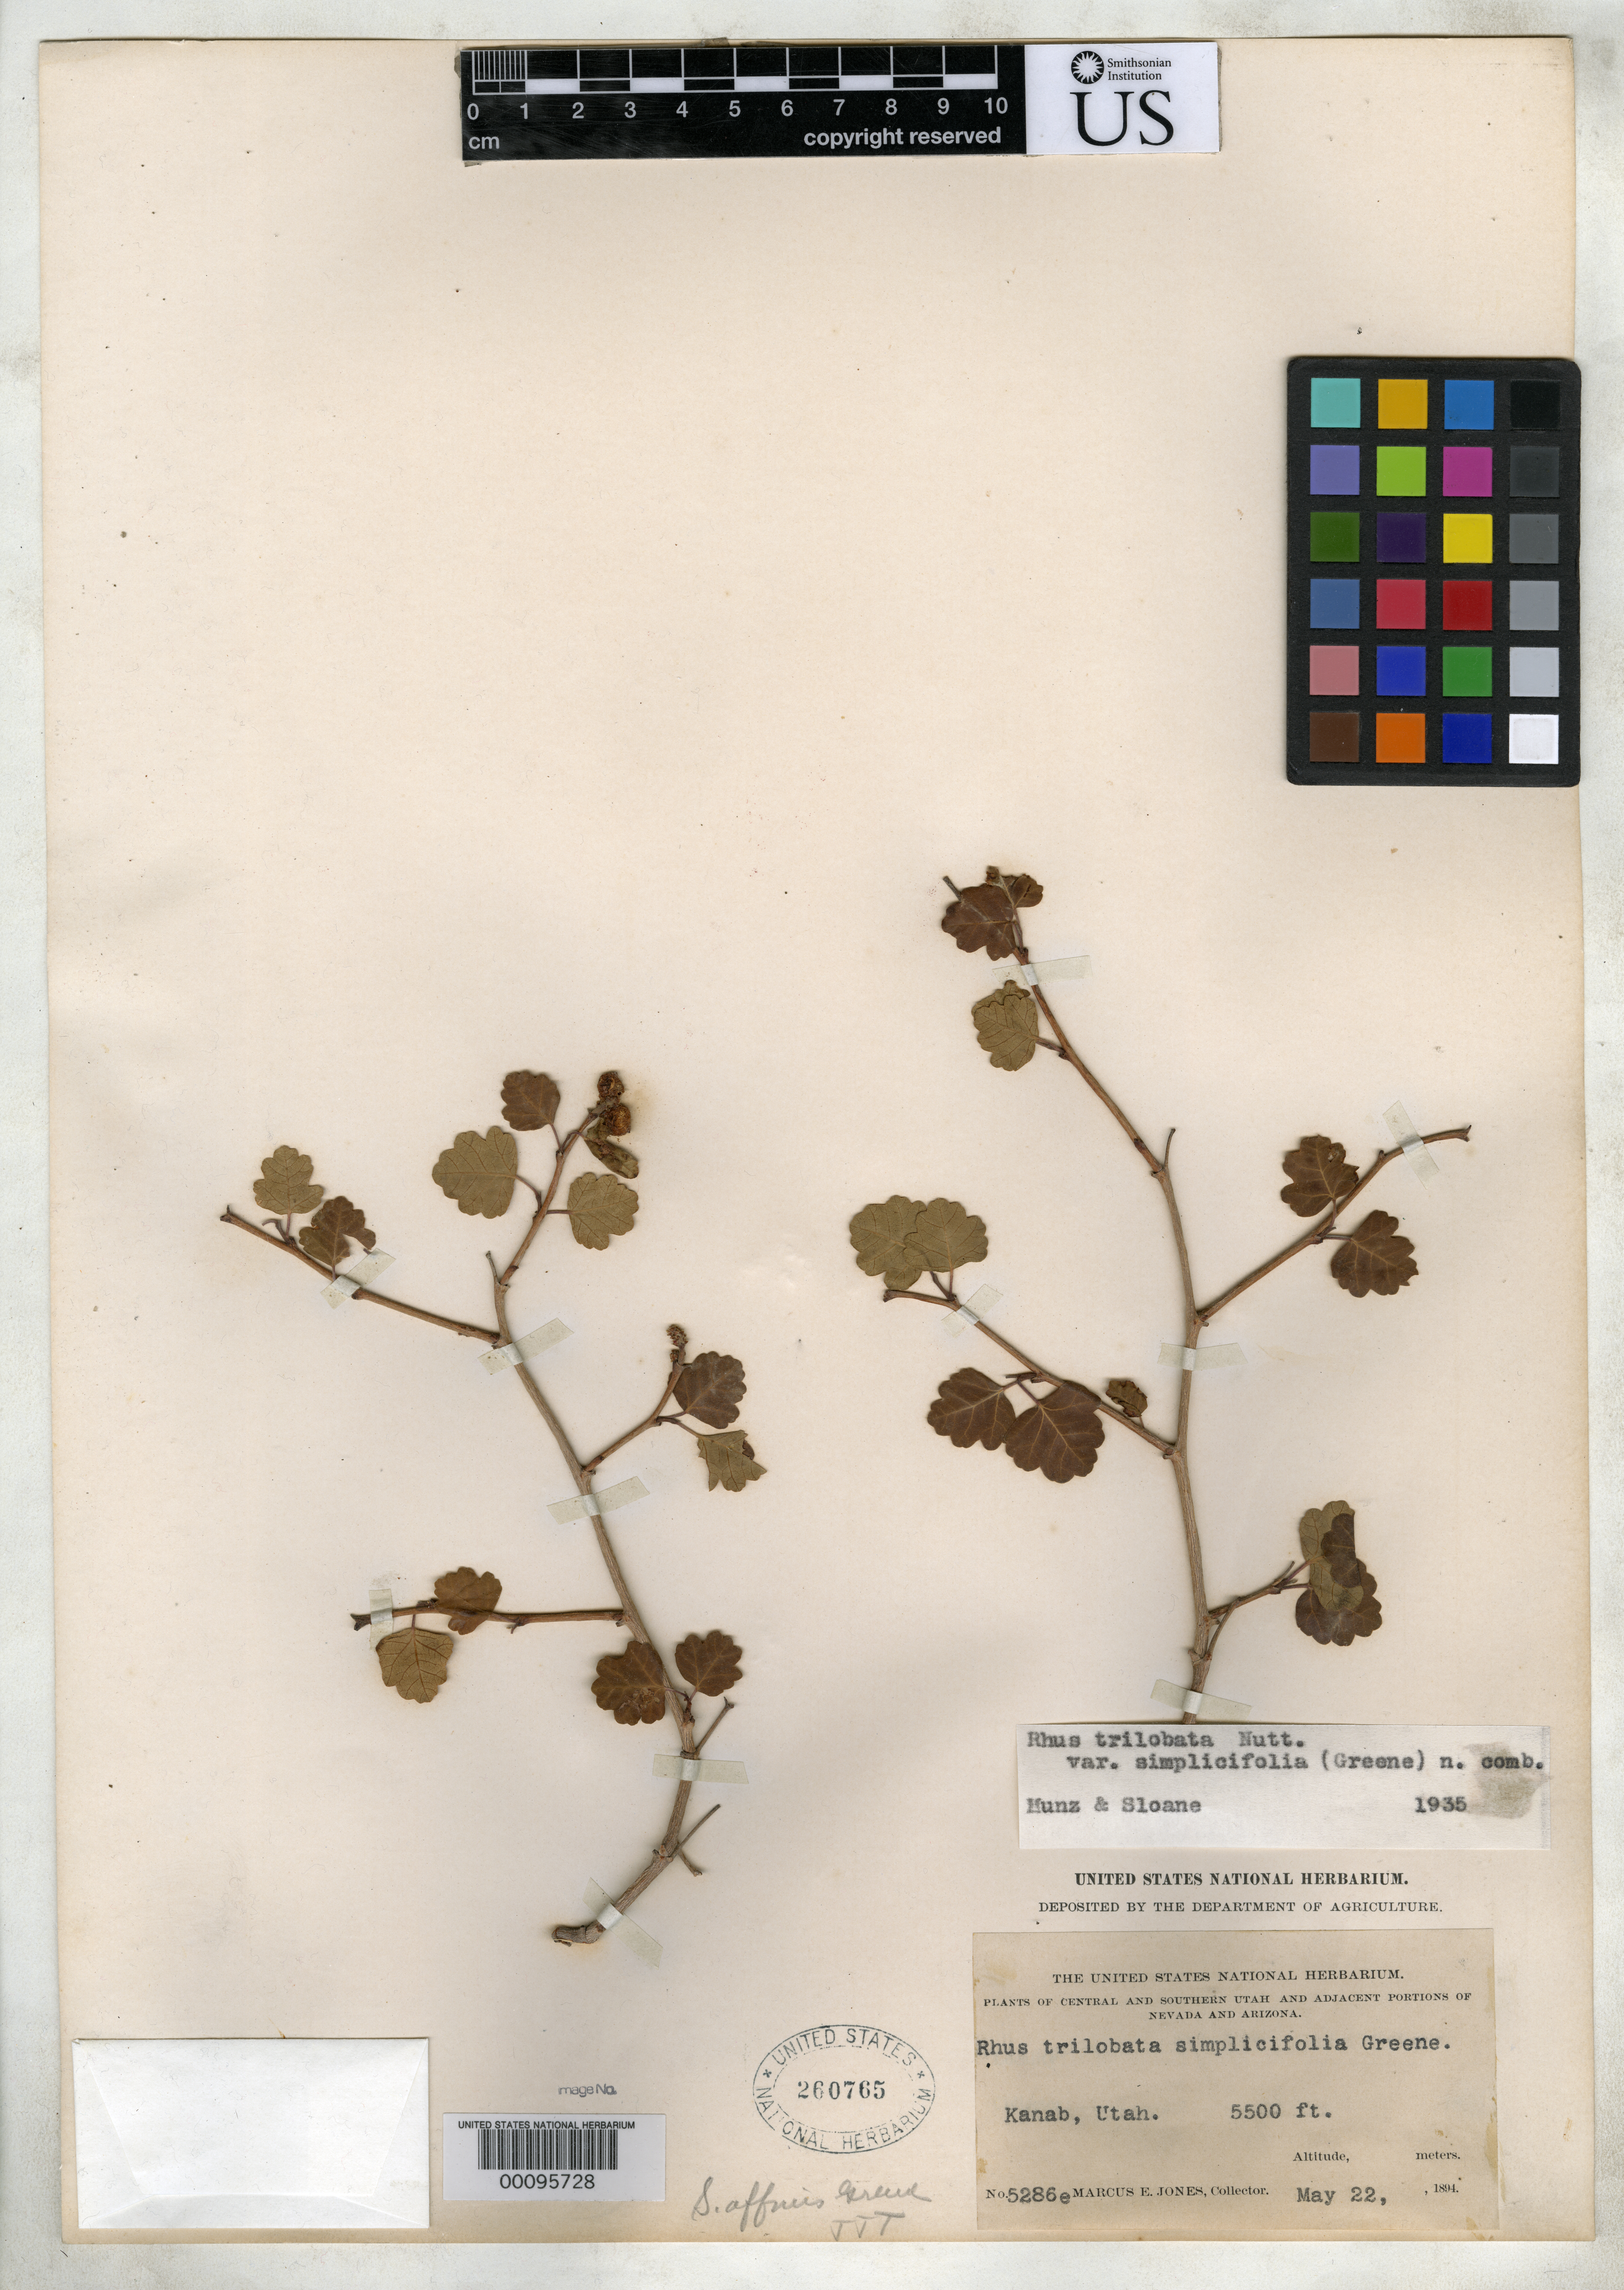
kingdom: Plantae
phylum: Tracheophyta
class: Magnoliopsida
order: Sapindales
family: Anacardiaceae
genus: Schmaltzia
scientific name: Schmaltzia affinis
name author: Greene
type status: Isosyntype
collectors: M. E. Jones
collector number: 5286 e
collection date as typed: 22 May 1894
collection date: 1894-05-22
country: United States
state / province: Utah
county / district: Kane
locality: Kanab.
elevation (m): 1676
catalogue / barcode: US 260765